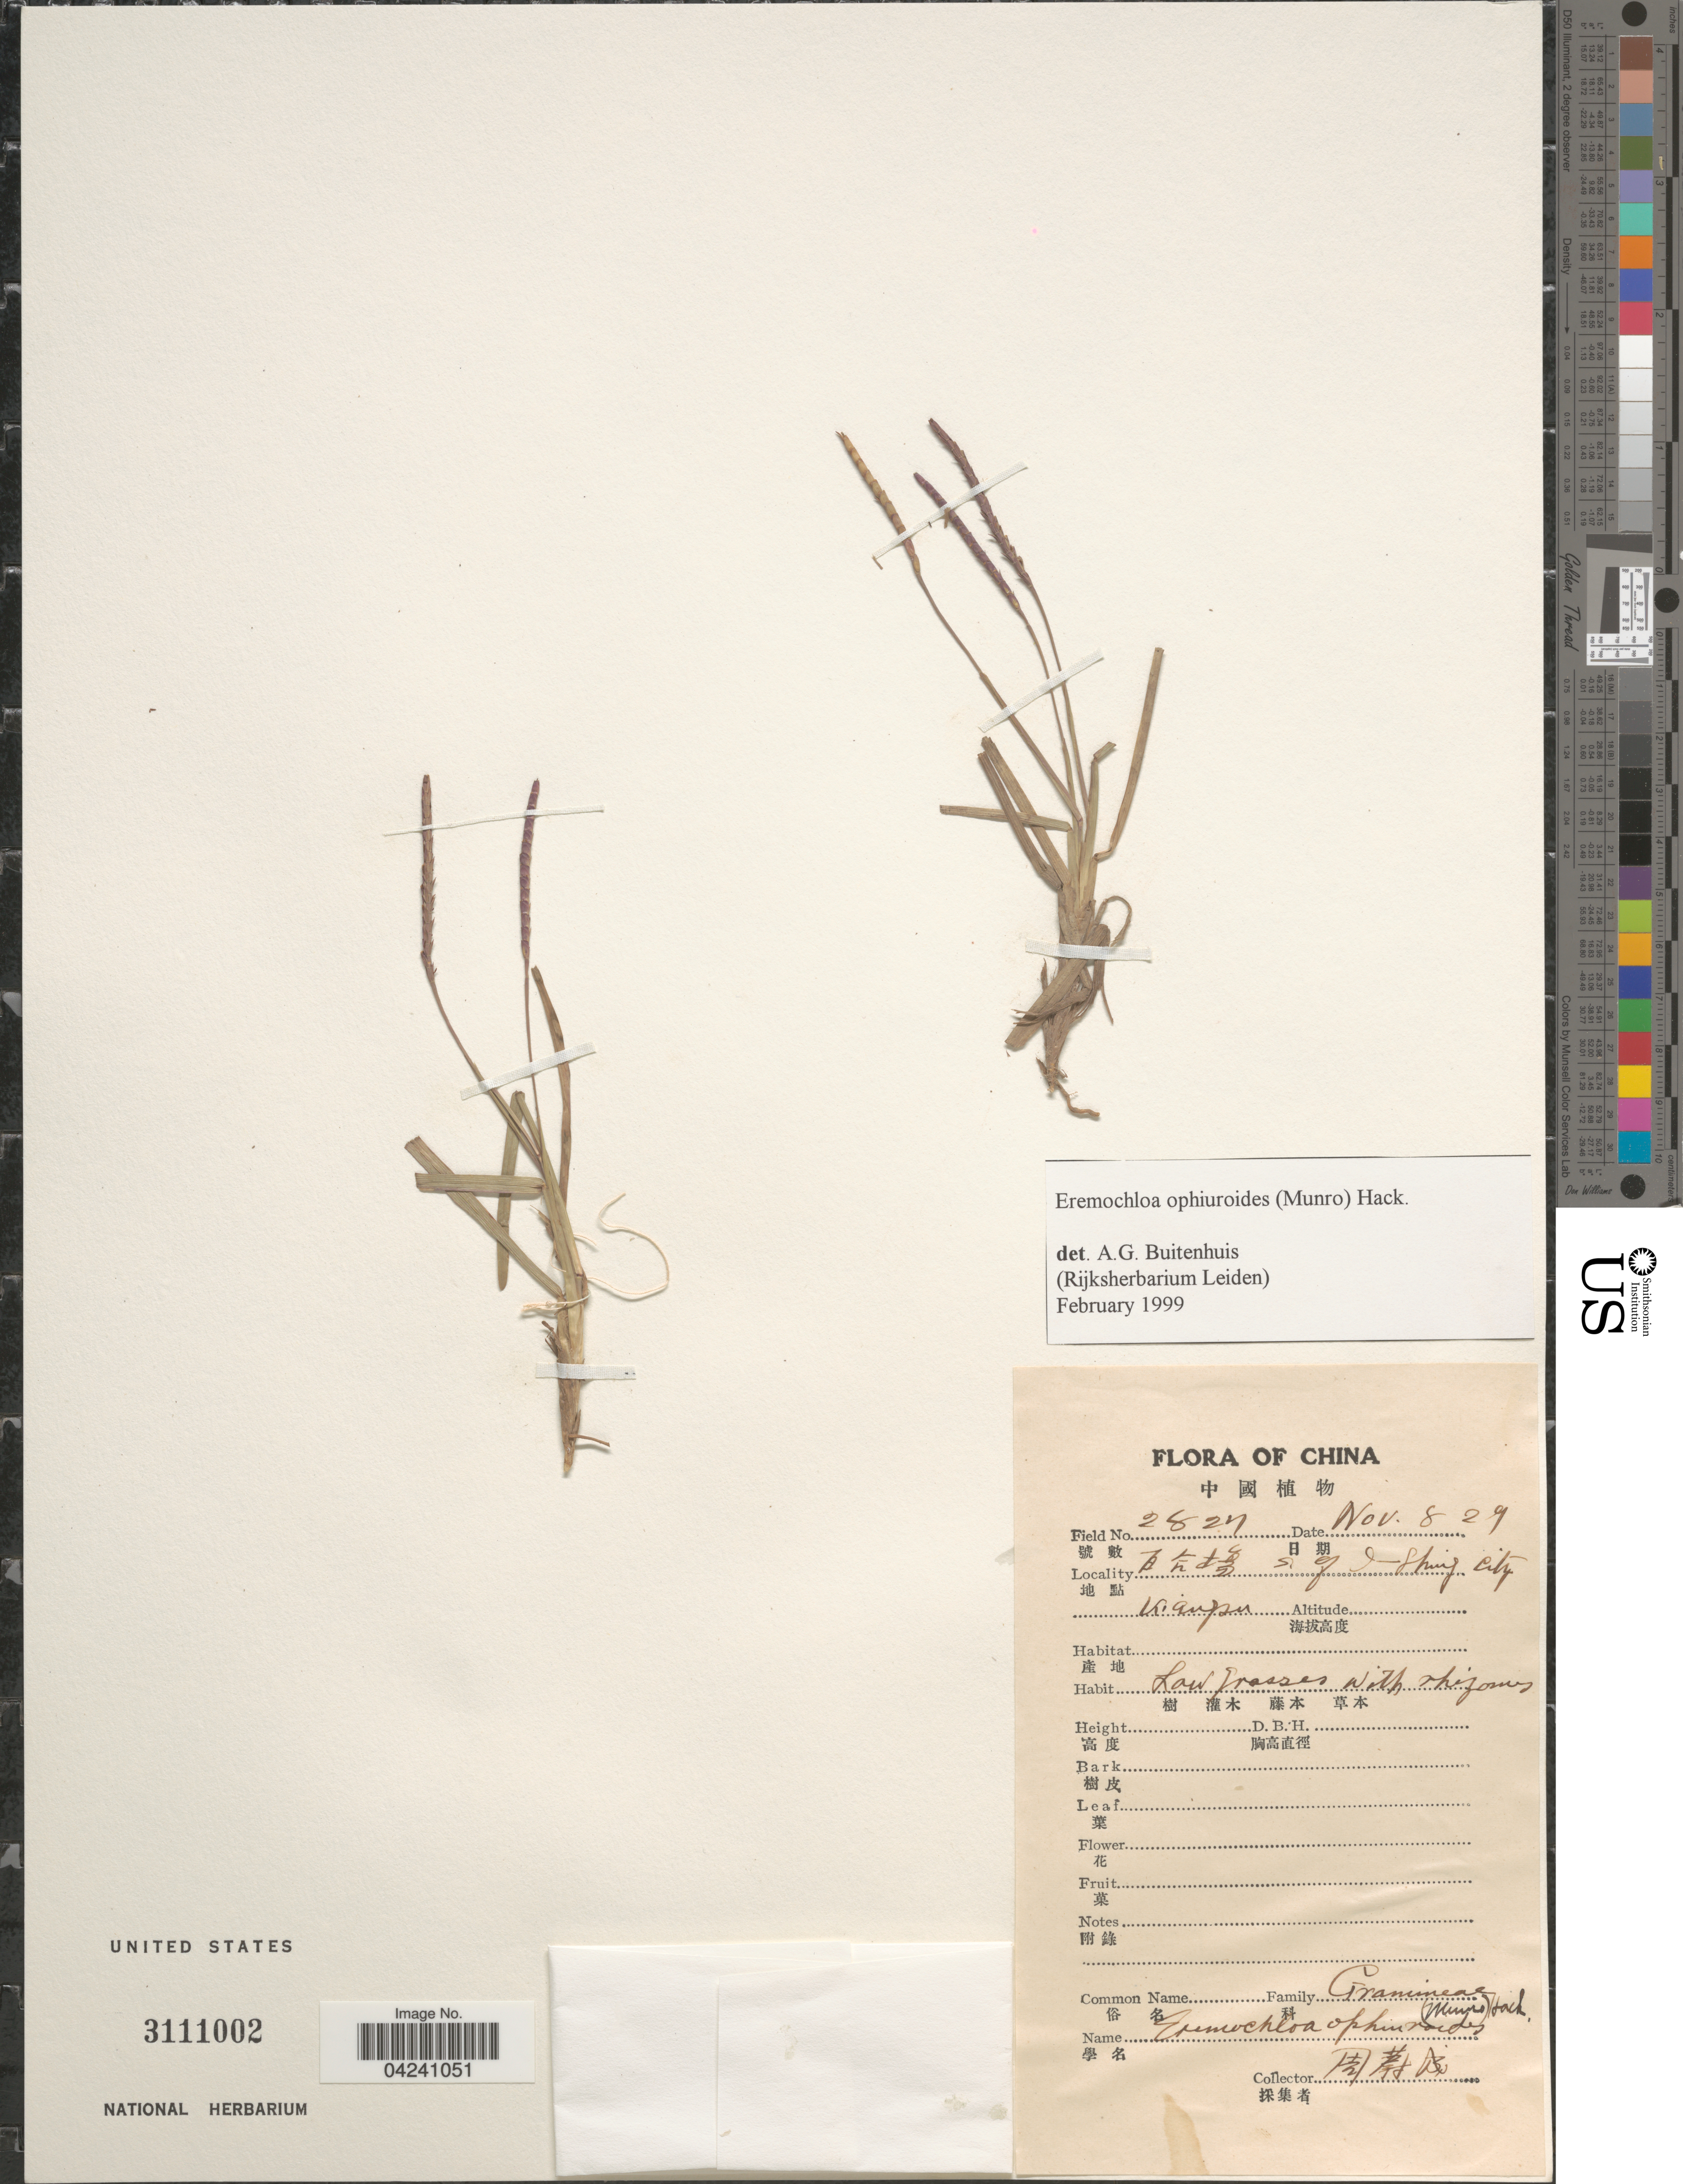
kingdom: Plantae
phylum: Tracheophyta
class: Liliopsida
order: Poales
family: Poaceae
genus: Eremochloa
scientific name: Eremochloa ophiuroides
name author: (Munro) Hack.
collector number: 2827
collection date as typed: Transcribed d/m/y: 8/11/29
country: China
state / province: Jiangsu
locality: X S. of I-Shing City. Kiangsu.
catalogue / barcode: US 3111002